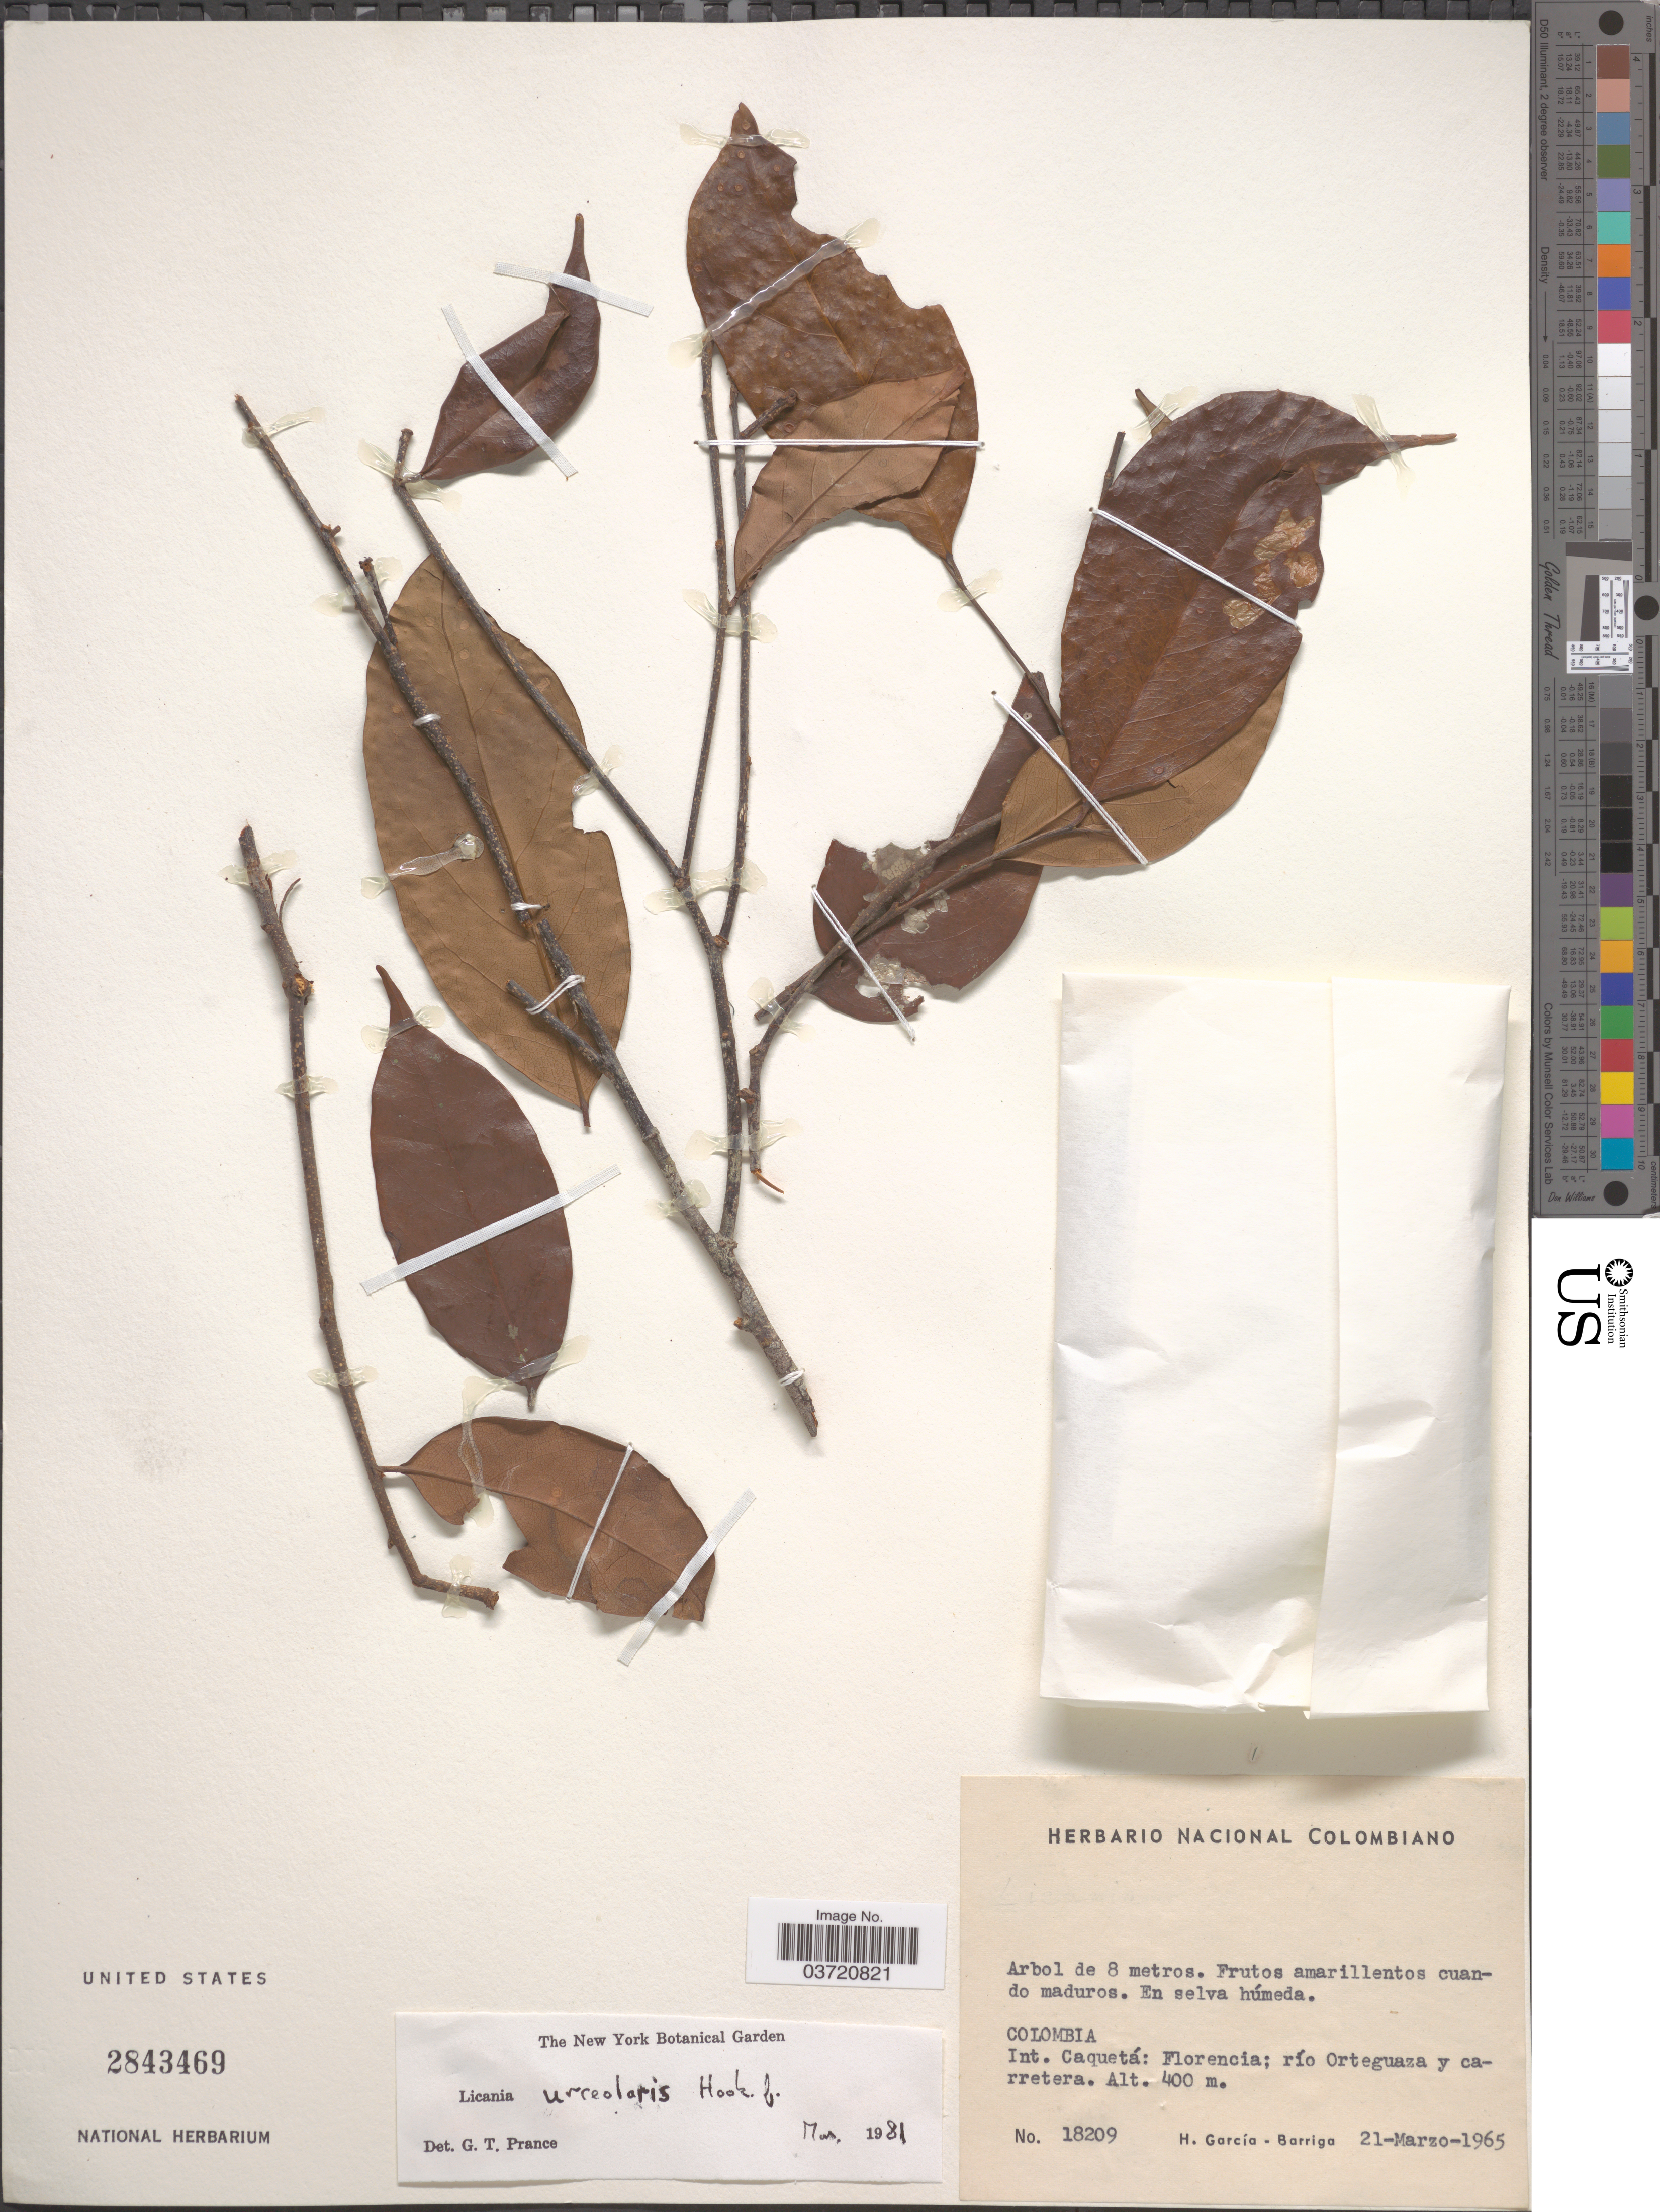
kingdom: Plantae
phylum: Tracheophyta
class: Magnoliopsida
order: Malpighiales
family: Chrysobalanaceae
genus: Licania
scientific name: Licania urceolaris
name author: Hook. f.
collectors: H. García Barriga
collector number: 18209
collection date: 1965-03-21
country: Colombia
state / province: Caquetá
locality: Int. Caquetá: Florencia; río Orteguaza y carretera.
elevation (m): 400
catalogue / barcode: US 2843469